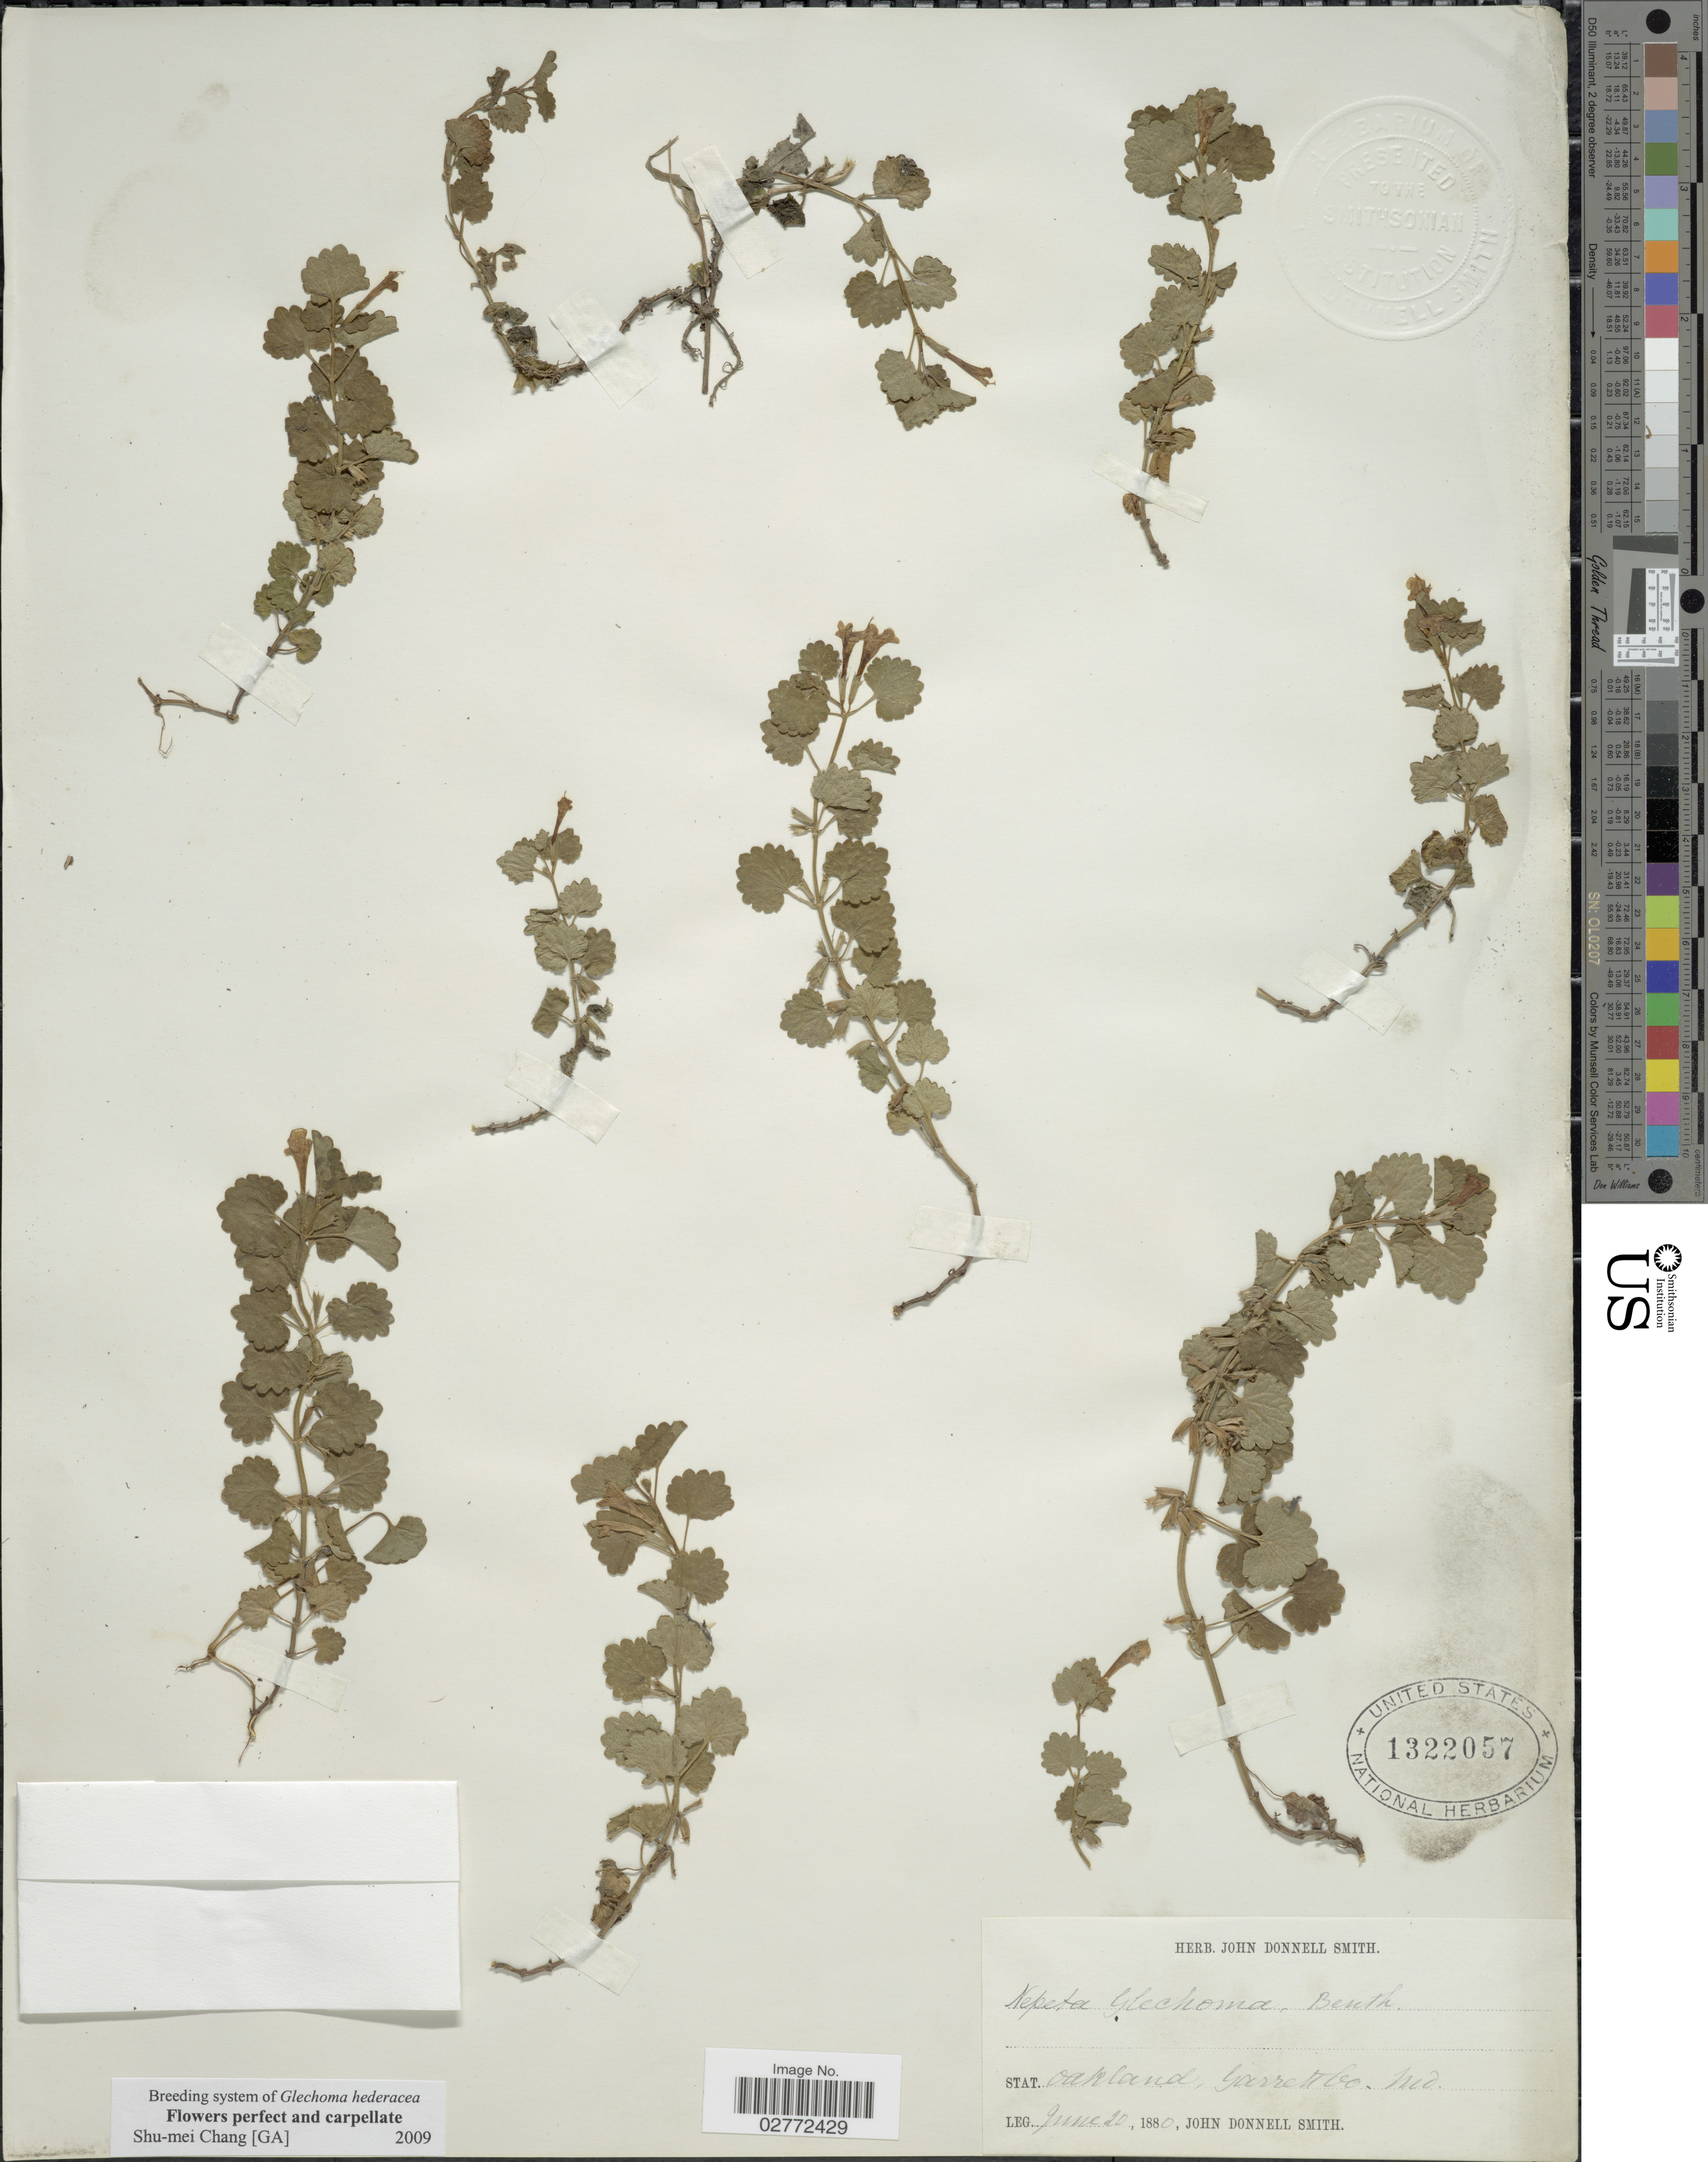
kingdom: Plantae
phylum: Tracheophyta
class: Magnoliopsida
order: Lamiales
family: Lamiaceae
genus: Glechoma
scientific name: Glechoma hederacea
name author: L.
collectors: J. Donnell Smith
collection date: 1880-06-20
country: United States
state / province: Maryland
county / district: Garrett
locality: Stat. Oakland, Garrett Co.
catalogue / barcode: US 1322057